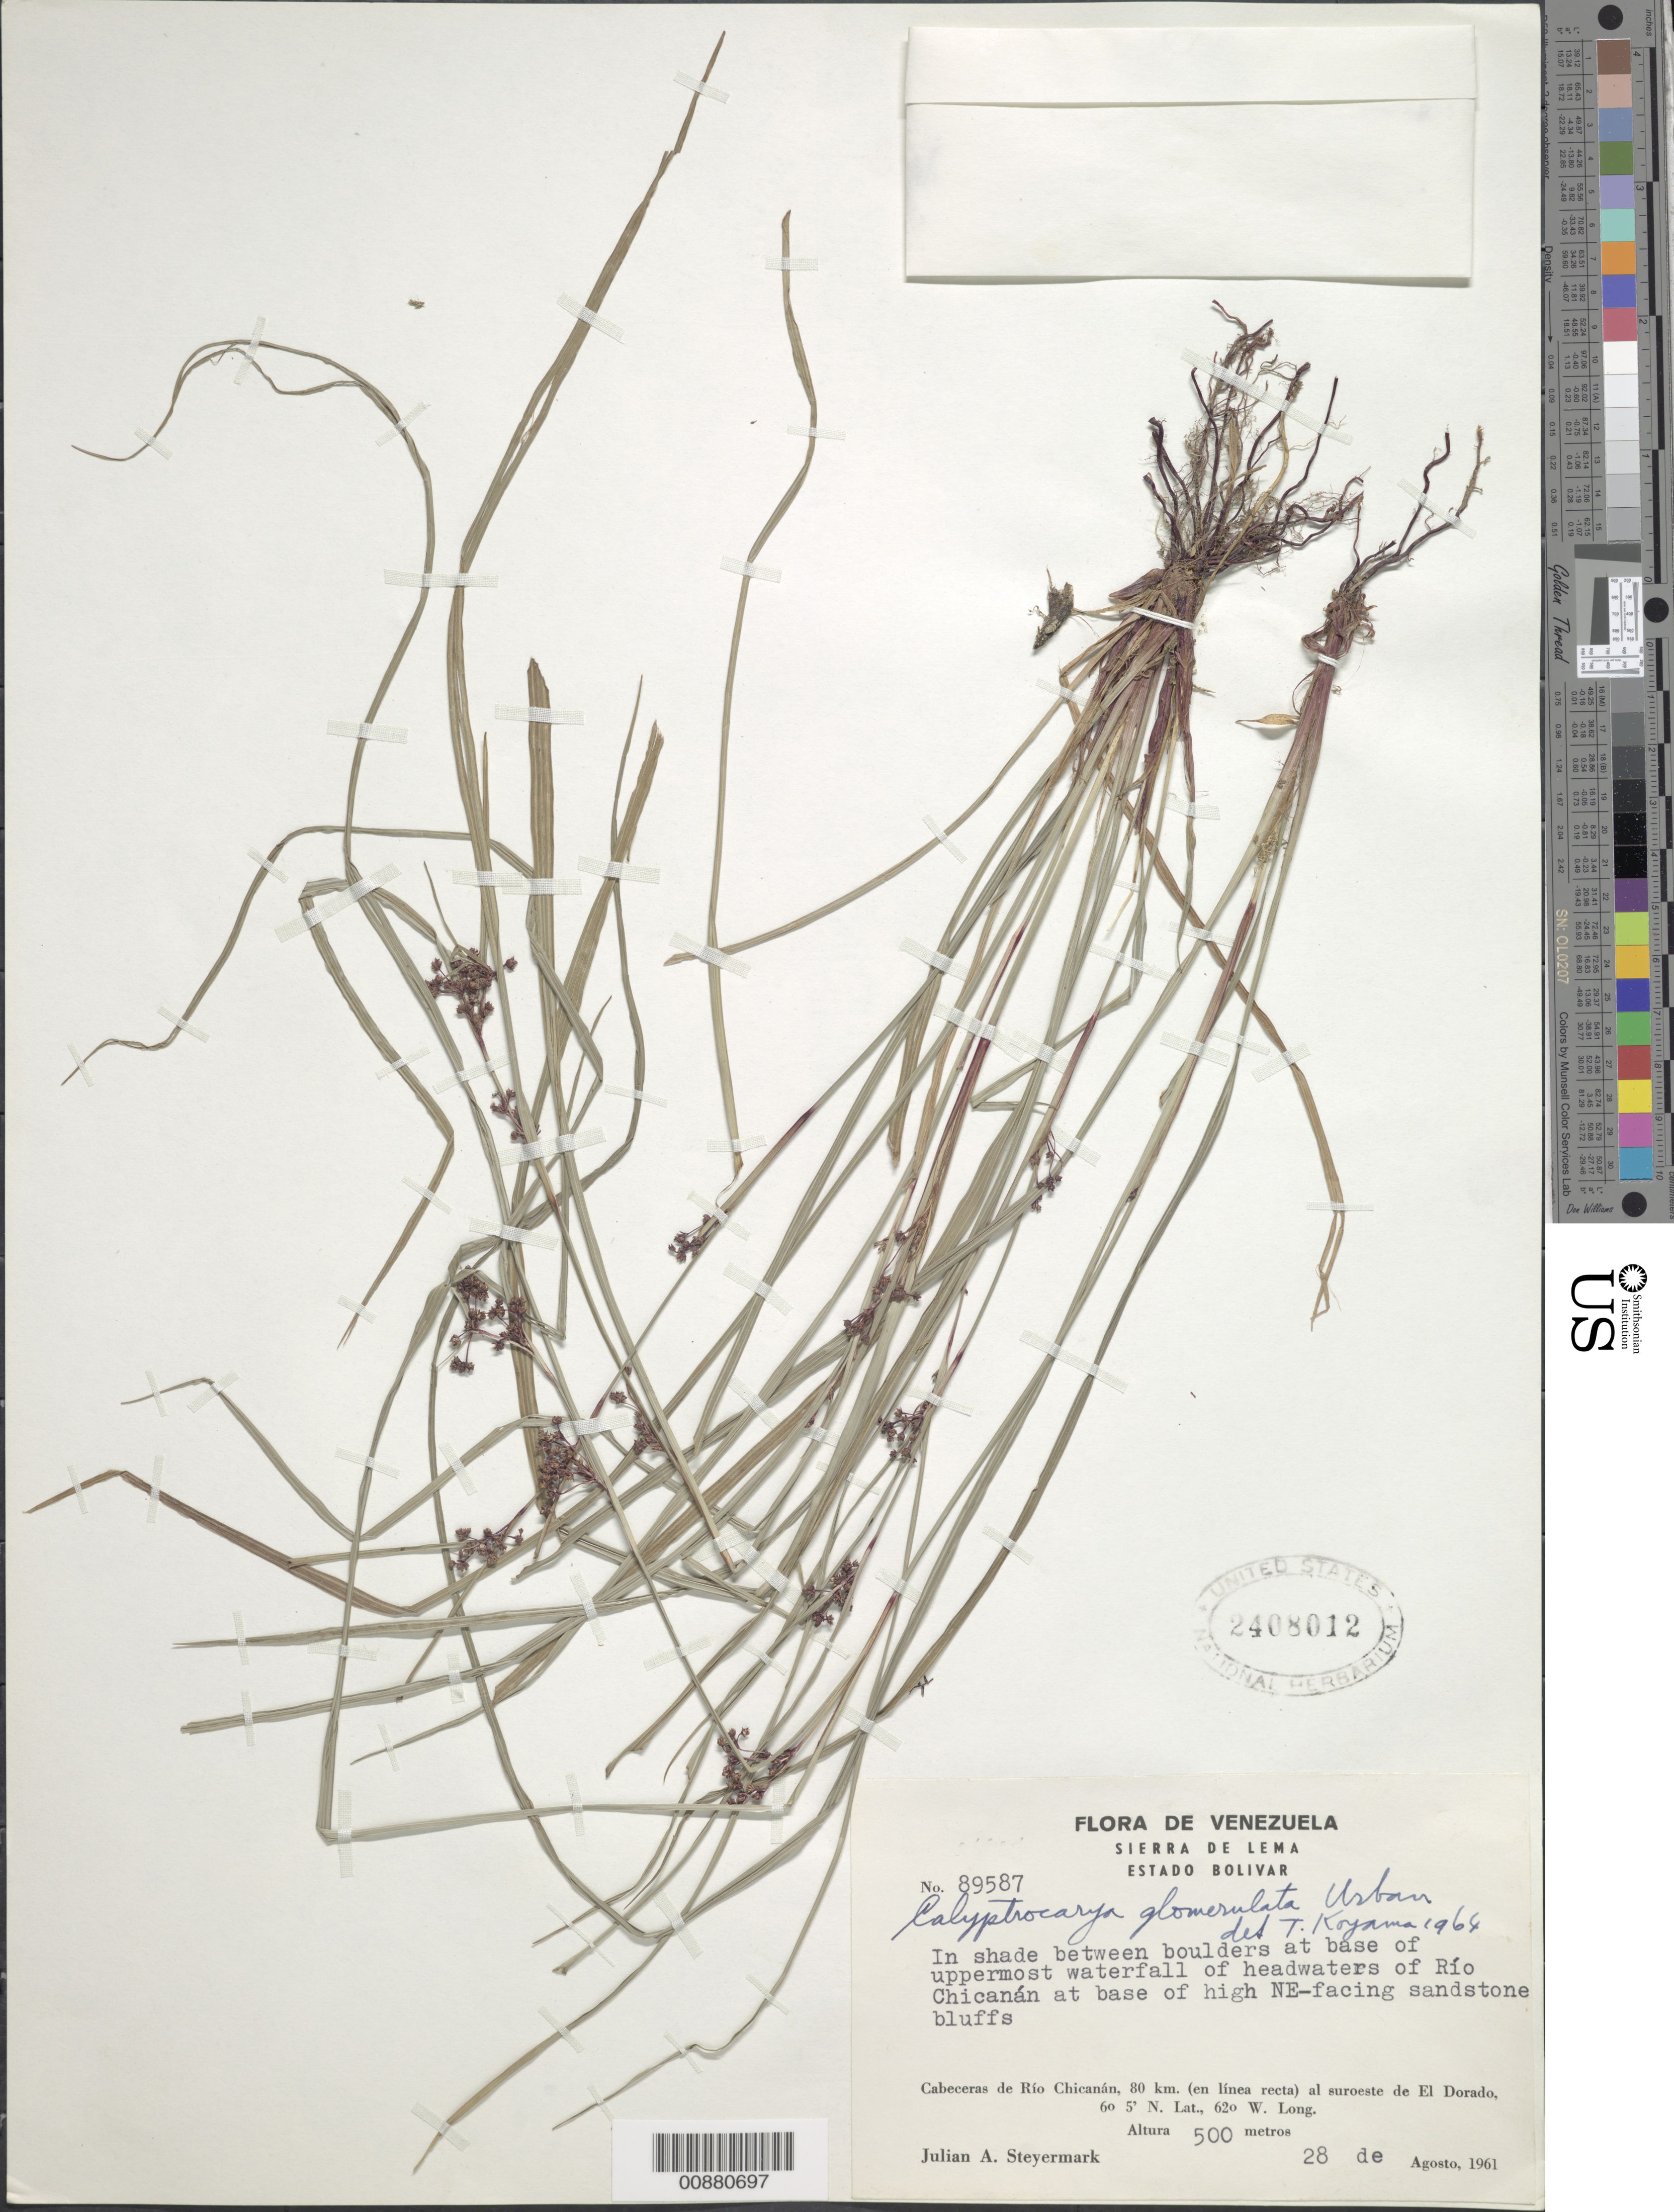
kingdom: Plantae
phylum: Tracheophyta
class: Liliopsida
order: Poales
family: Cyperaceae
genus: Calyptrocarya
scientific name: Calyptrocarya glomerulata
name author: (Brongn.) Urb.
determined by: Koyama, Tetsuo M.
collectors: J. Steyermark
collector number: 89587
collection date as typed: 28-Aug-61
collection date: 1961-08-28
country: Venezuela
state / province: Bolívar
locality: Sierra de Lema, Cabeceras de Río Chicanán, 80 km in straight line to SW of El Dorado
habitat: In shade between boulders at base of uppermost waterfall of rio headwaters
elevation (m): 500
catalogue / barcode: US 2408012